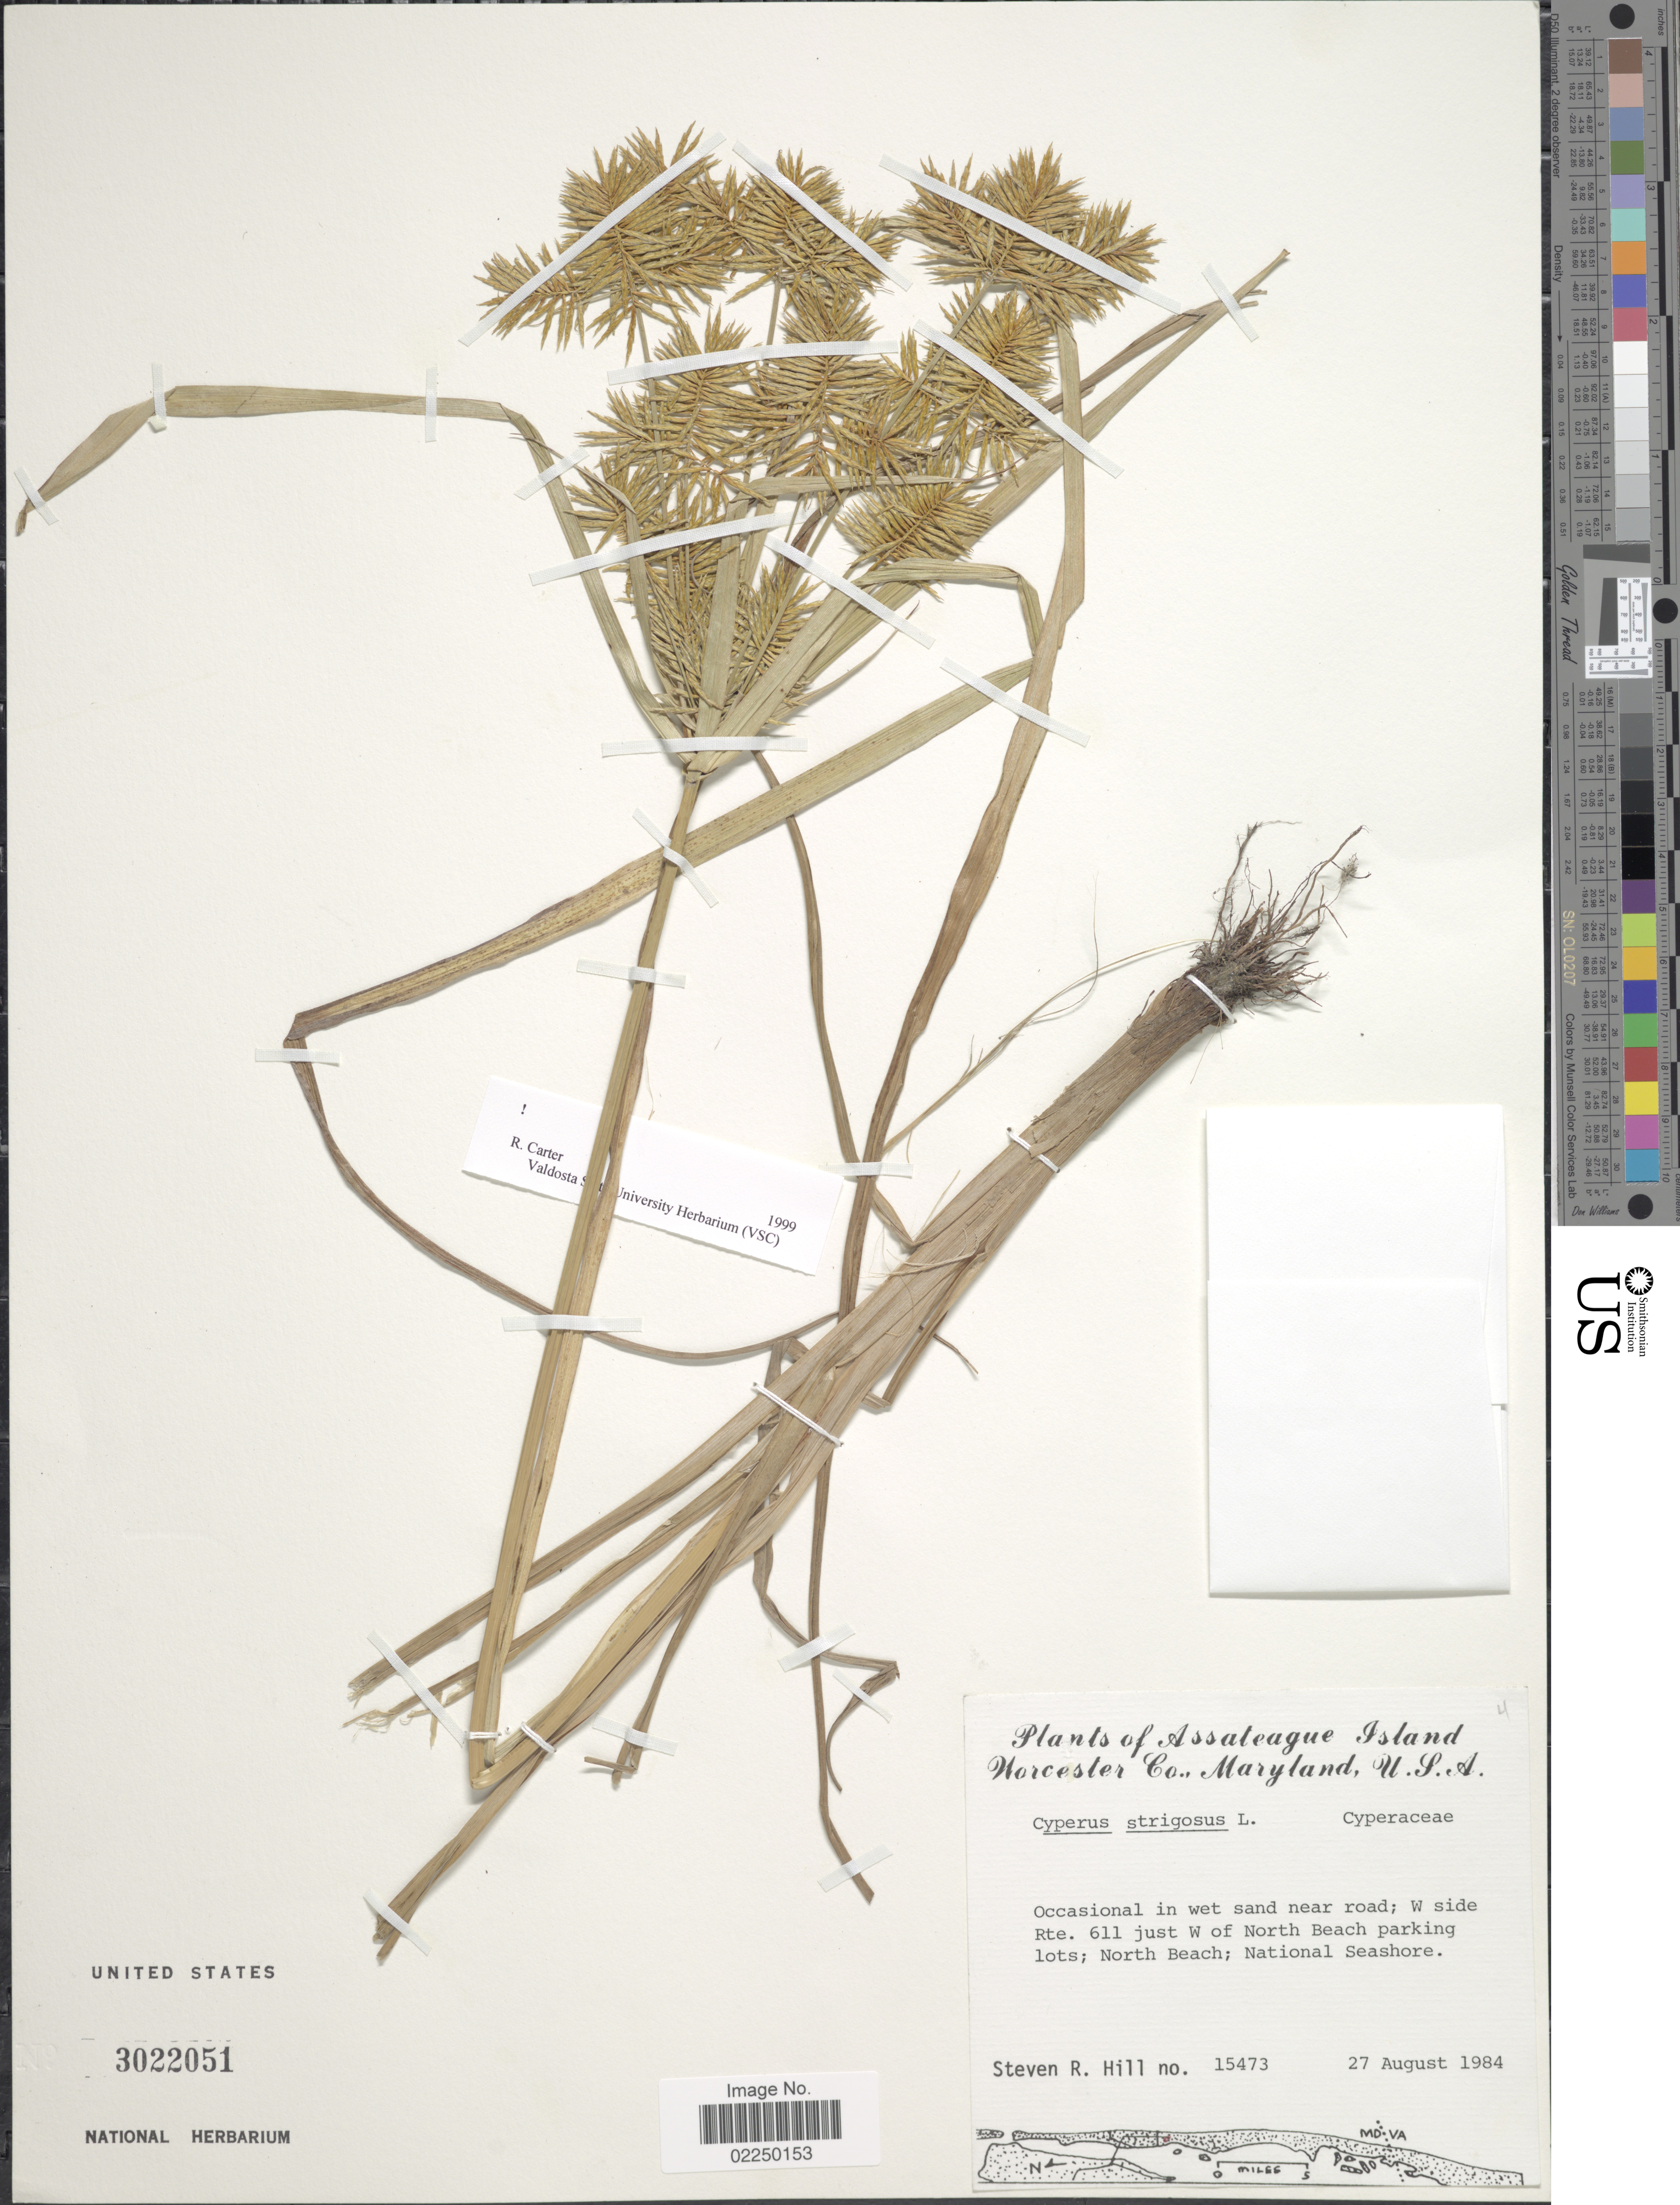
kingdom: Plantae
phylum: Tracheophyta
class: Liliopsida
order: Poales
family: Cyperaceae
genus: Cyperus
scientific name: Cyperus strigosus L.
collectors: S. Hill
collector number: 15473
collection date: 1984-08-27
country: United States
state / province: Maryland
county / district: Worcester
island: Assateague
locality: Occasional in wet sand near road; W side Rte. 611 just W of North Beach parking lots; North Beach, Assateague Island National Seashore.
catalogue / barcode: US 3022051